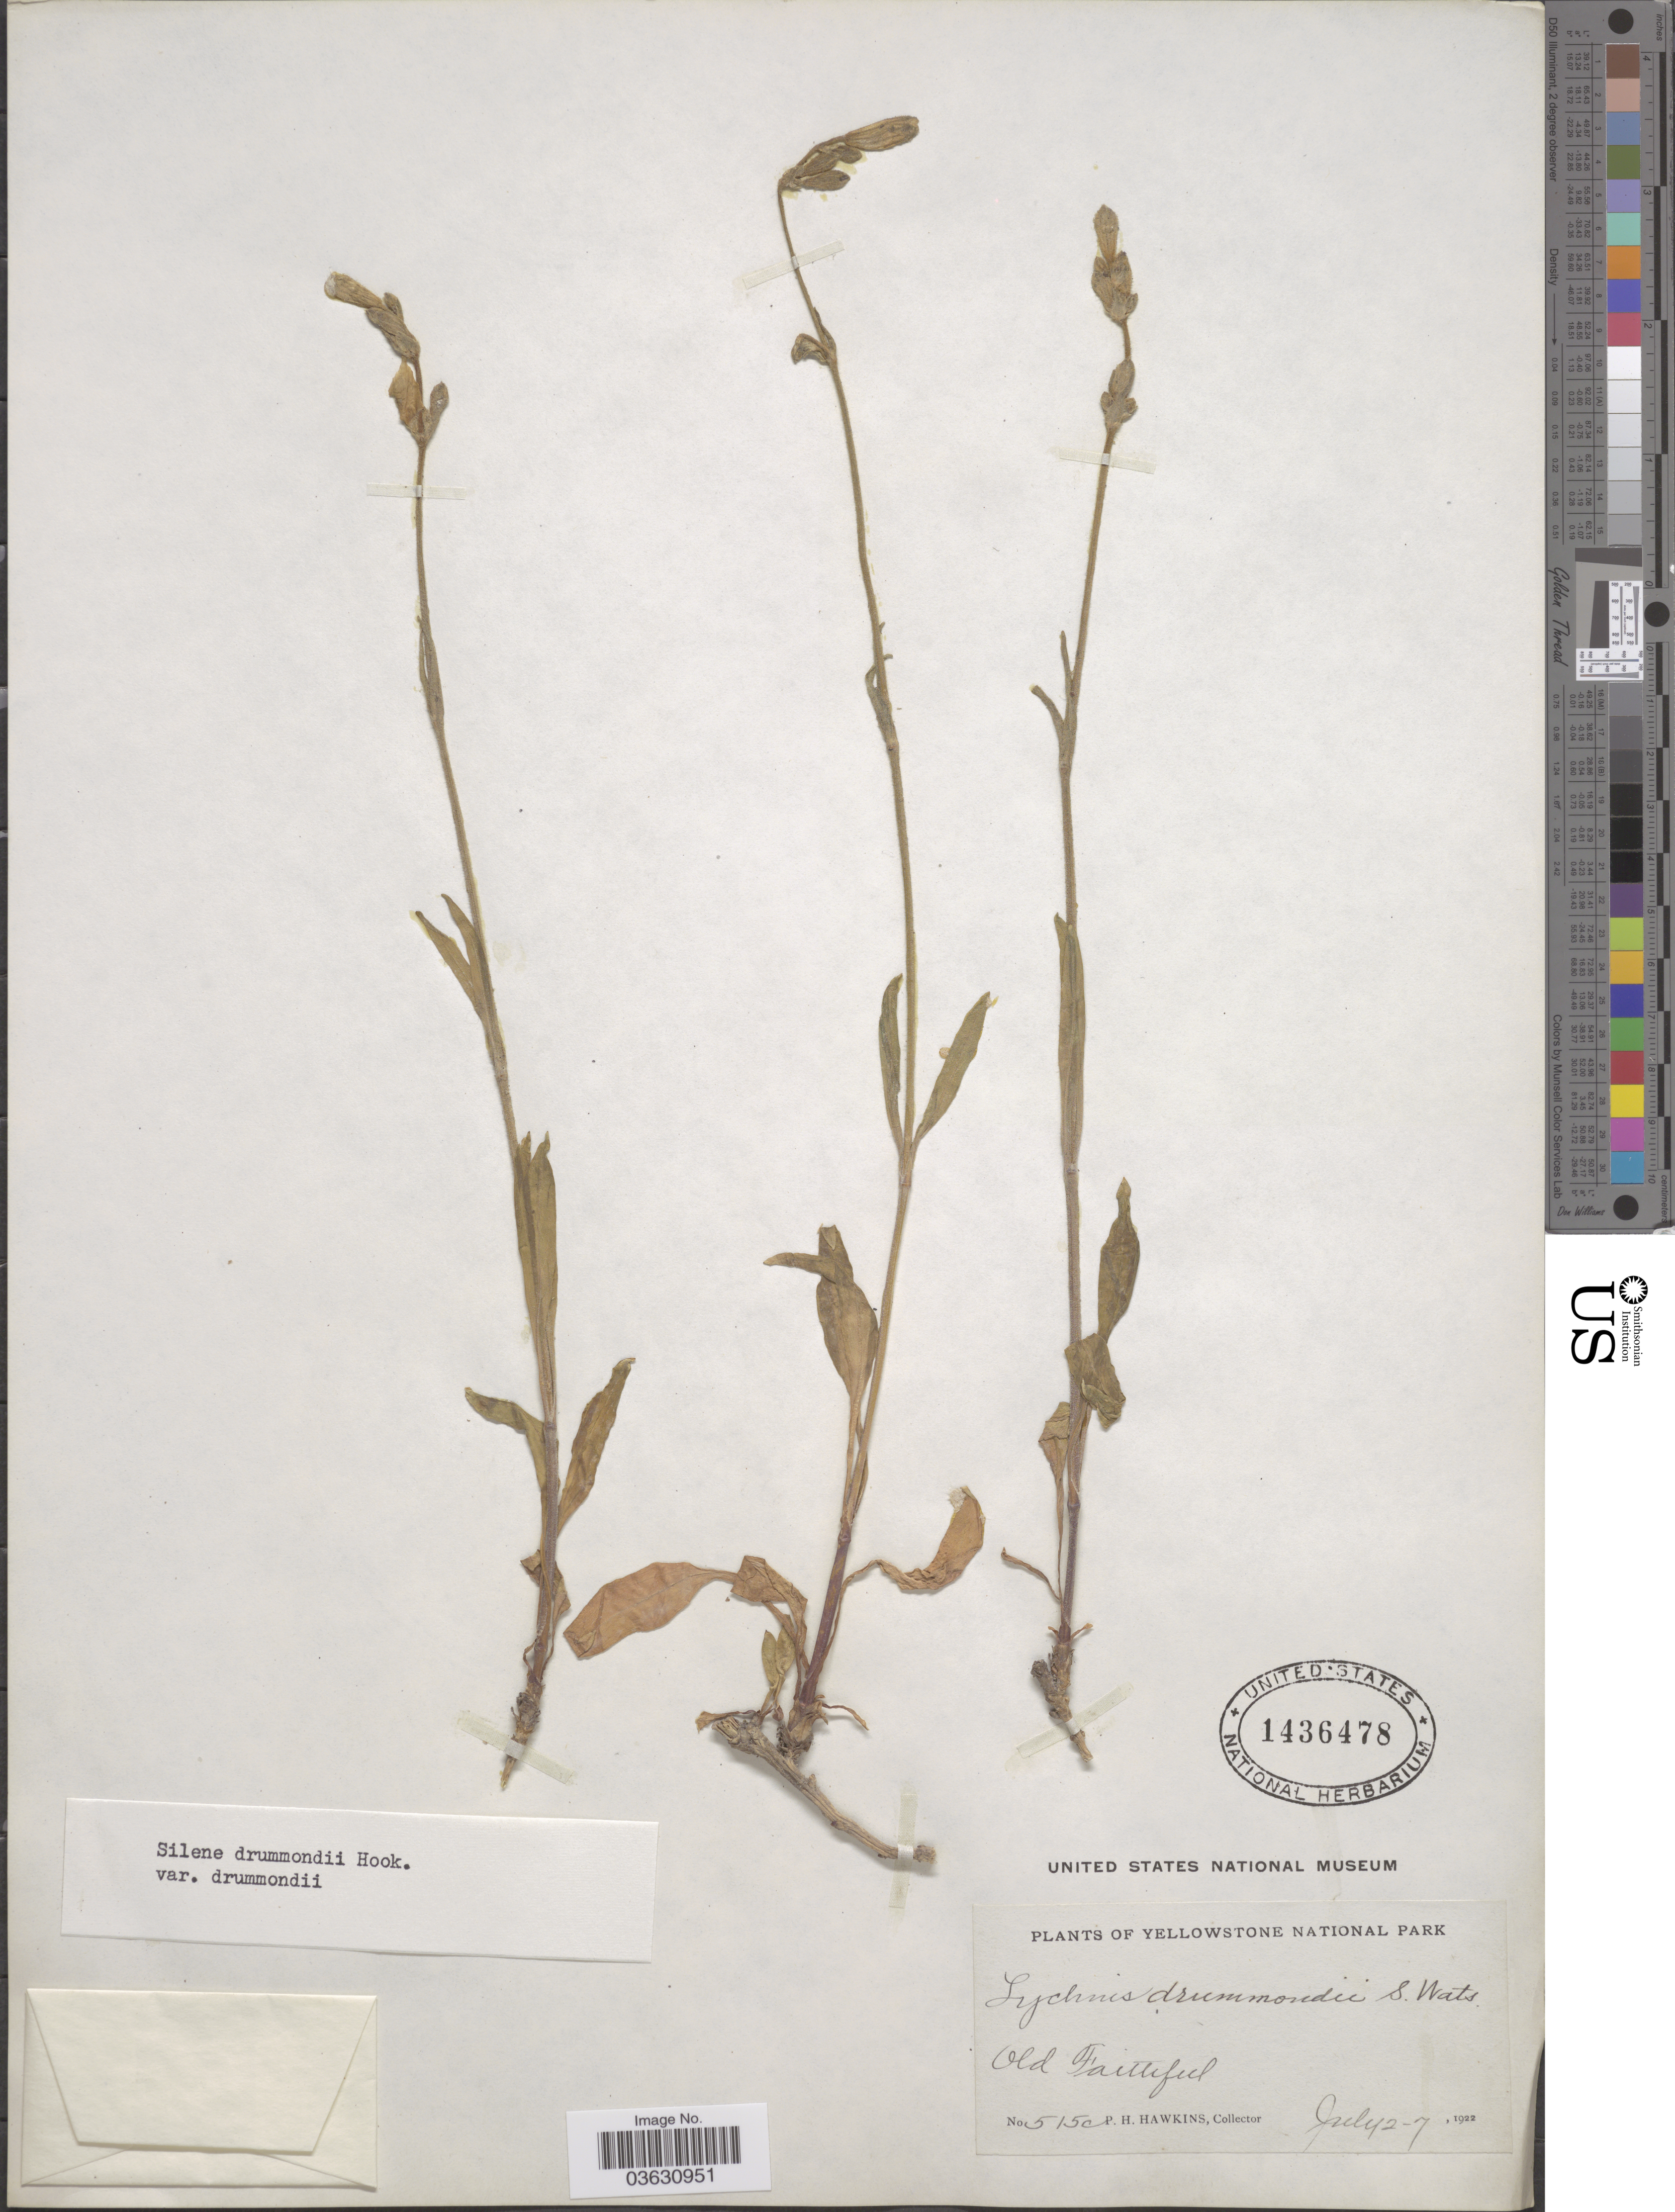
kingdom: Plantae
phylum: Tracheophyta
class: Magnoliopsida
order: Caryophyllales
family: Caryophyllaceae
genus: Silene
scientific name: Silene drummondii var. drummondii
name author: Hook.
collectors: P. Hawkins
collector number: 515c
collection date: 1922-07-02/1922-07-07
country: United States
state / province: Wyoming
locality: Yellowstone National Park. Old Faithful.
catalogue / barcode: US 1436478